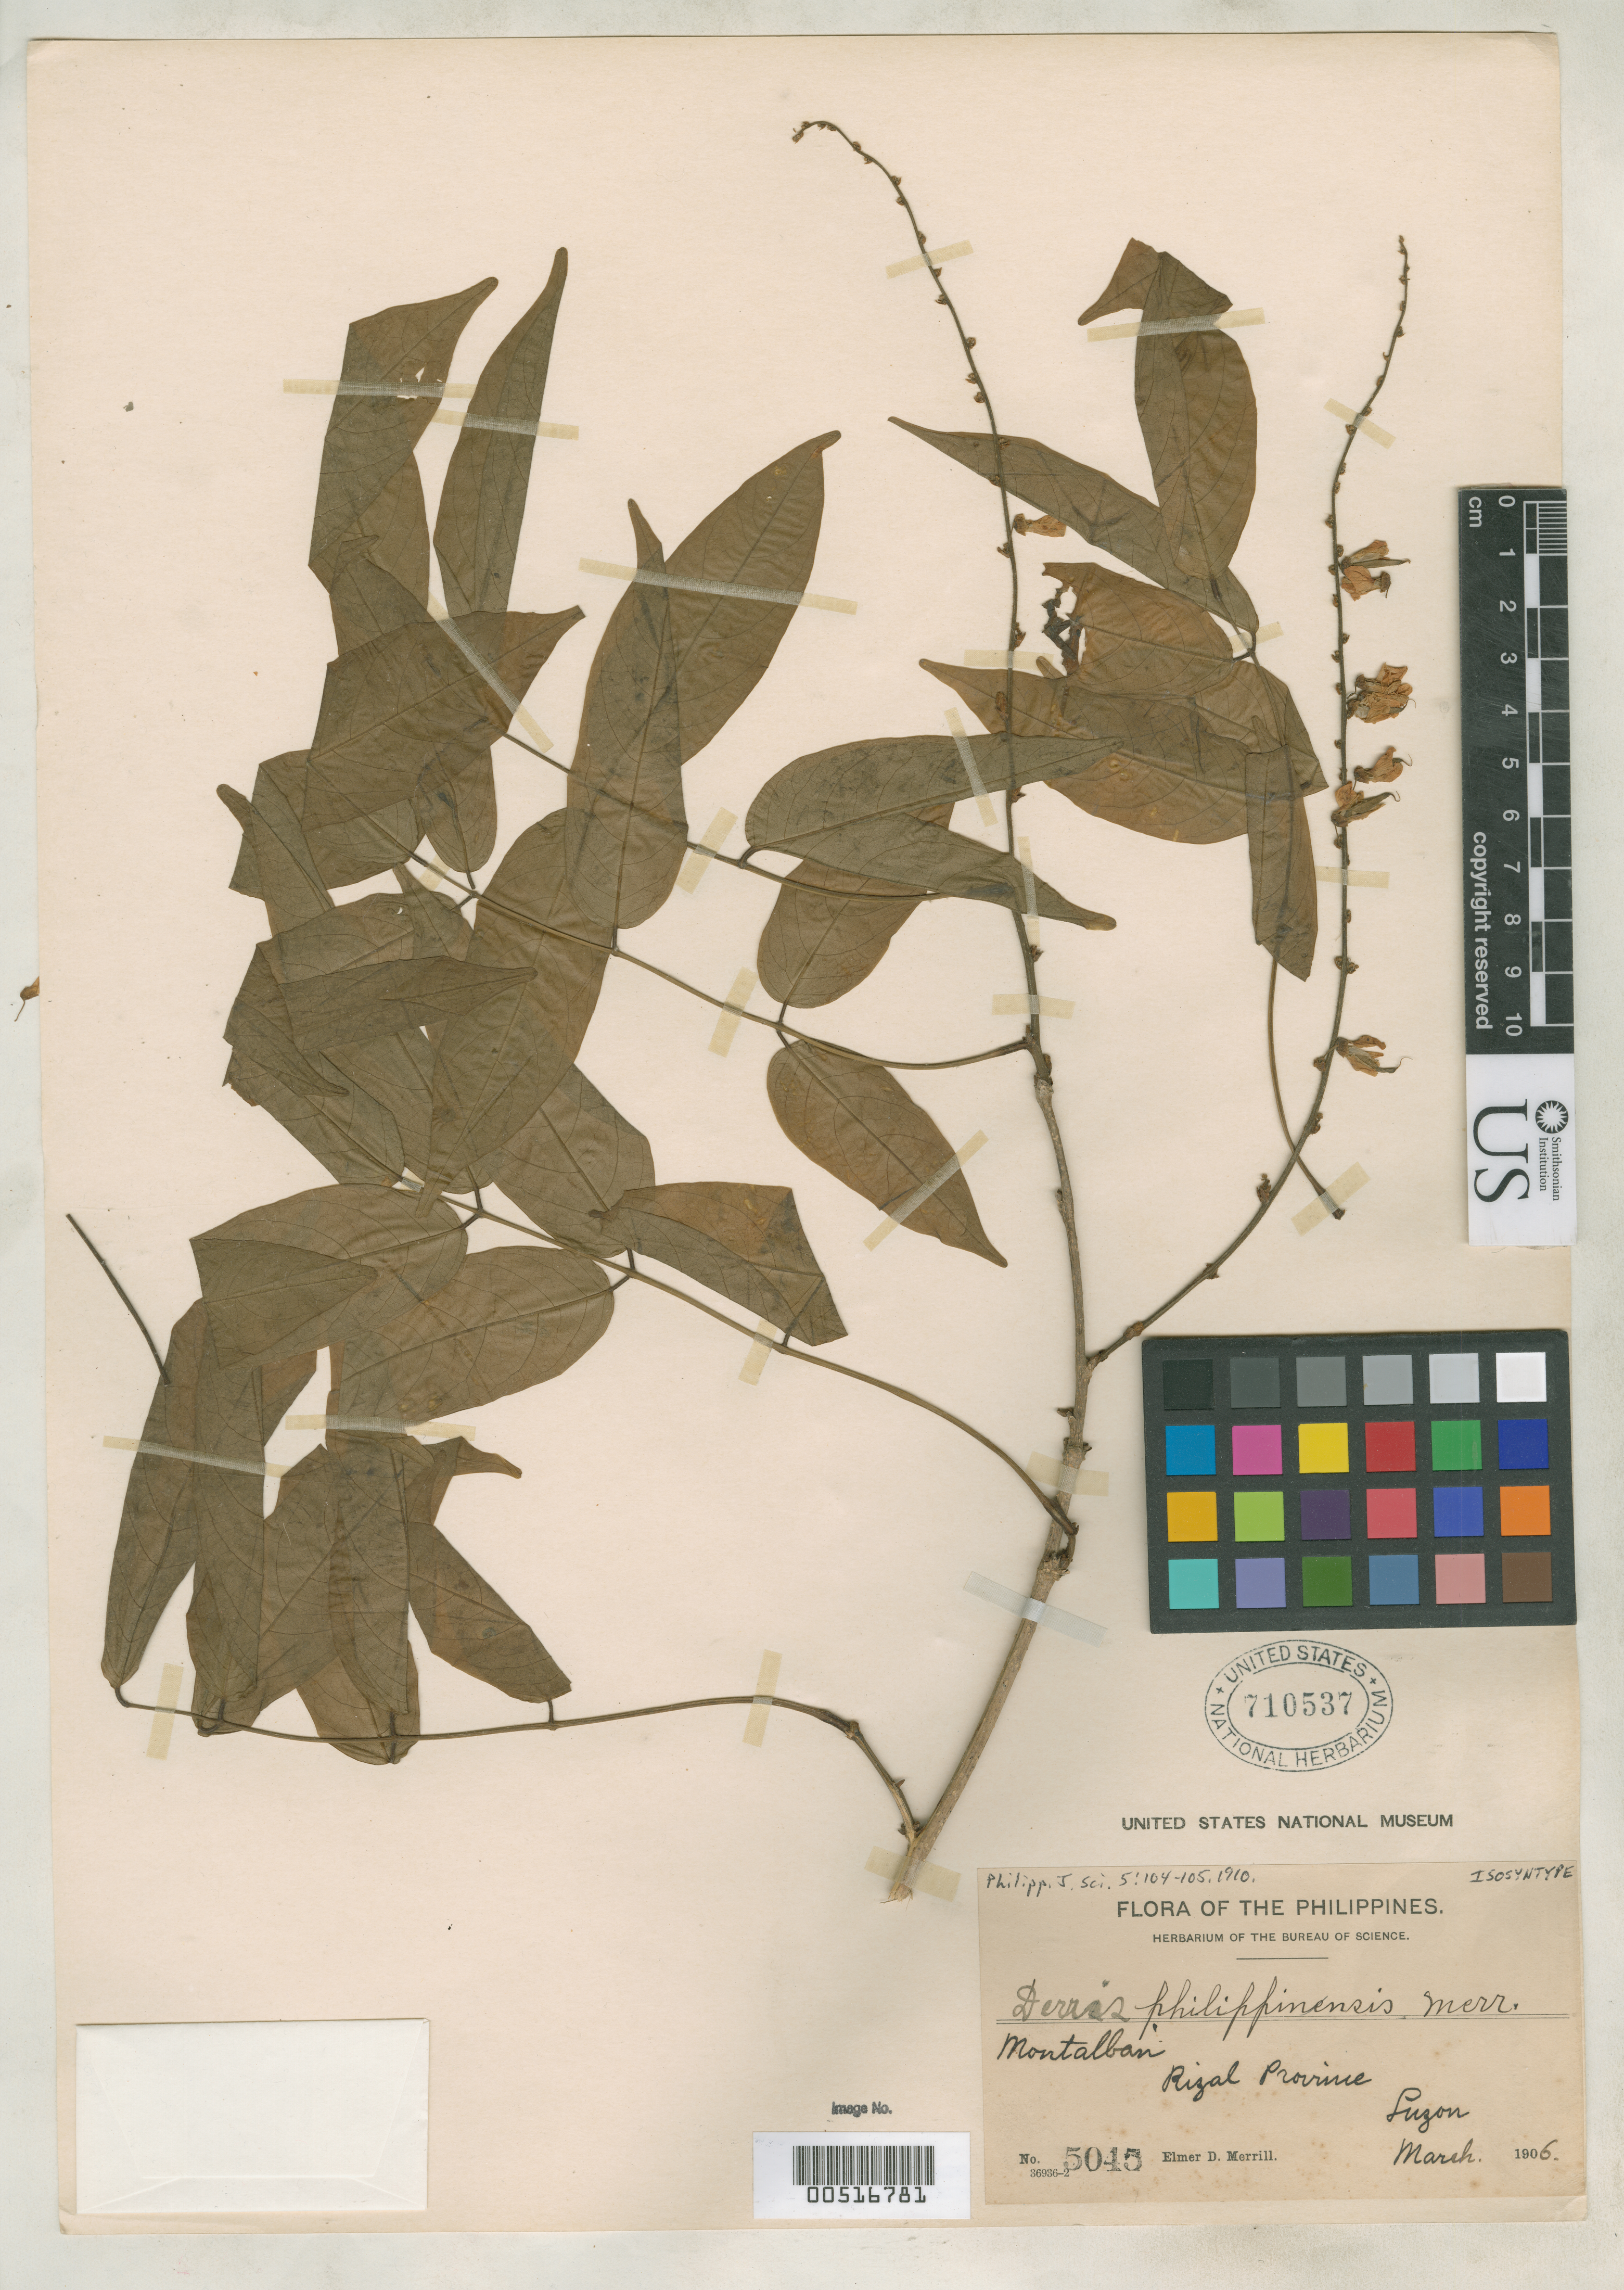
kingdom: Plantae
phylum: Tracheophyta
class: Magnoliopsida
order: Fabales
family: Fabaceae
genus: Derris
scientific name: Derris philippinensis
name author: Merr.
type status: Isosyntype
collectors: E. D. Merrill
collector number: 5045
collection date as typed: Mar 1906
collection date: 1906-03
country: Philippines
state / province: Calabarzon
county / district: Rizal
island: Luzon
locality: Montalban.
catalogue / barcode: US 710537